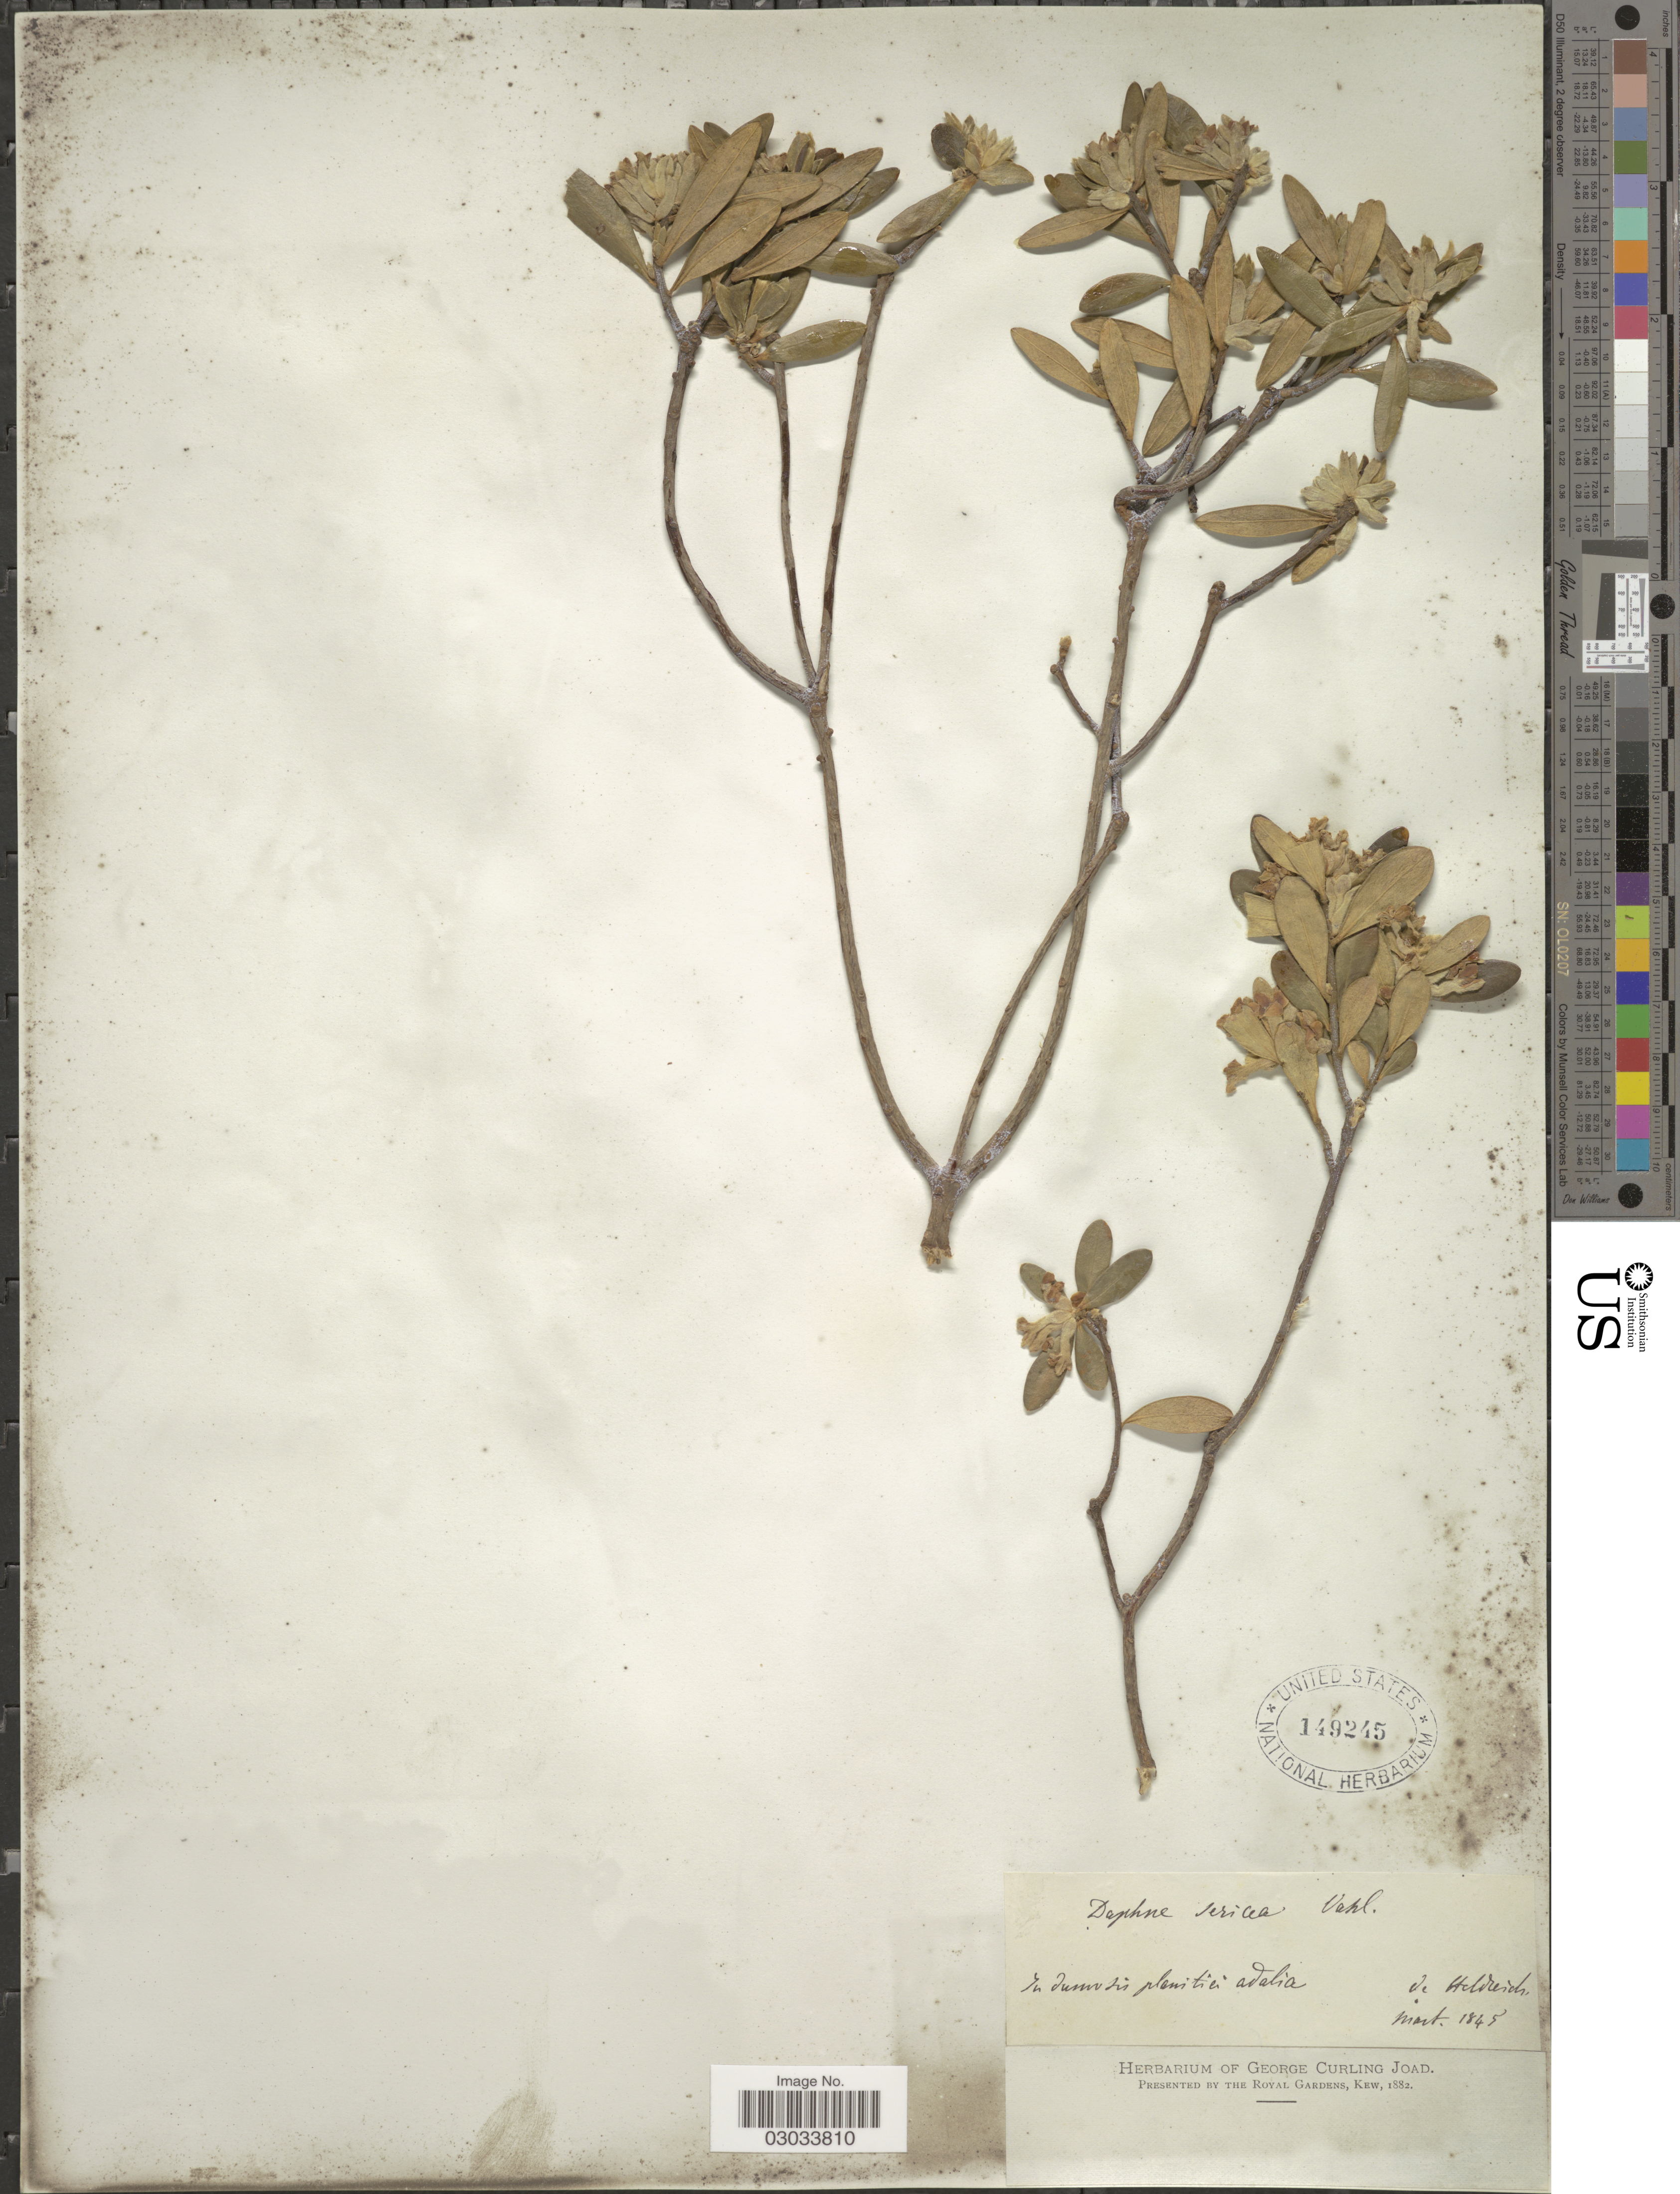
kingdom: Plantae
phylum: Tracheophyta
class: Magnoliopsida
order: Malvales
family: Thymelaeaceae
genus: Daphne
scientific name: Daphne sericea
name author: Vahl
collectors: -. De Heldreich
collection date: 1845-03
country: Turkey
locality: In dunvitis plamitia adalia. [interpreted]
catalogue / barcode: US 149245